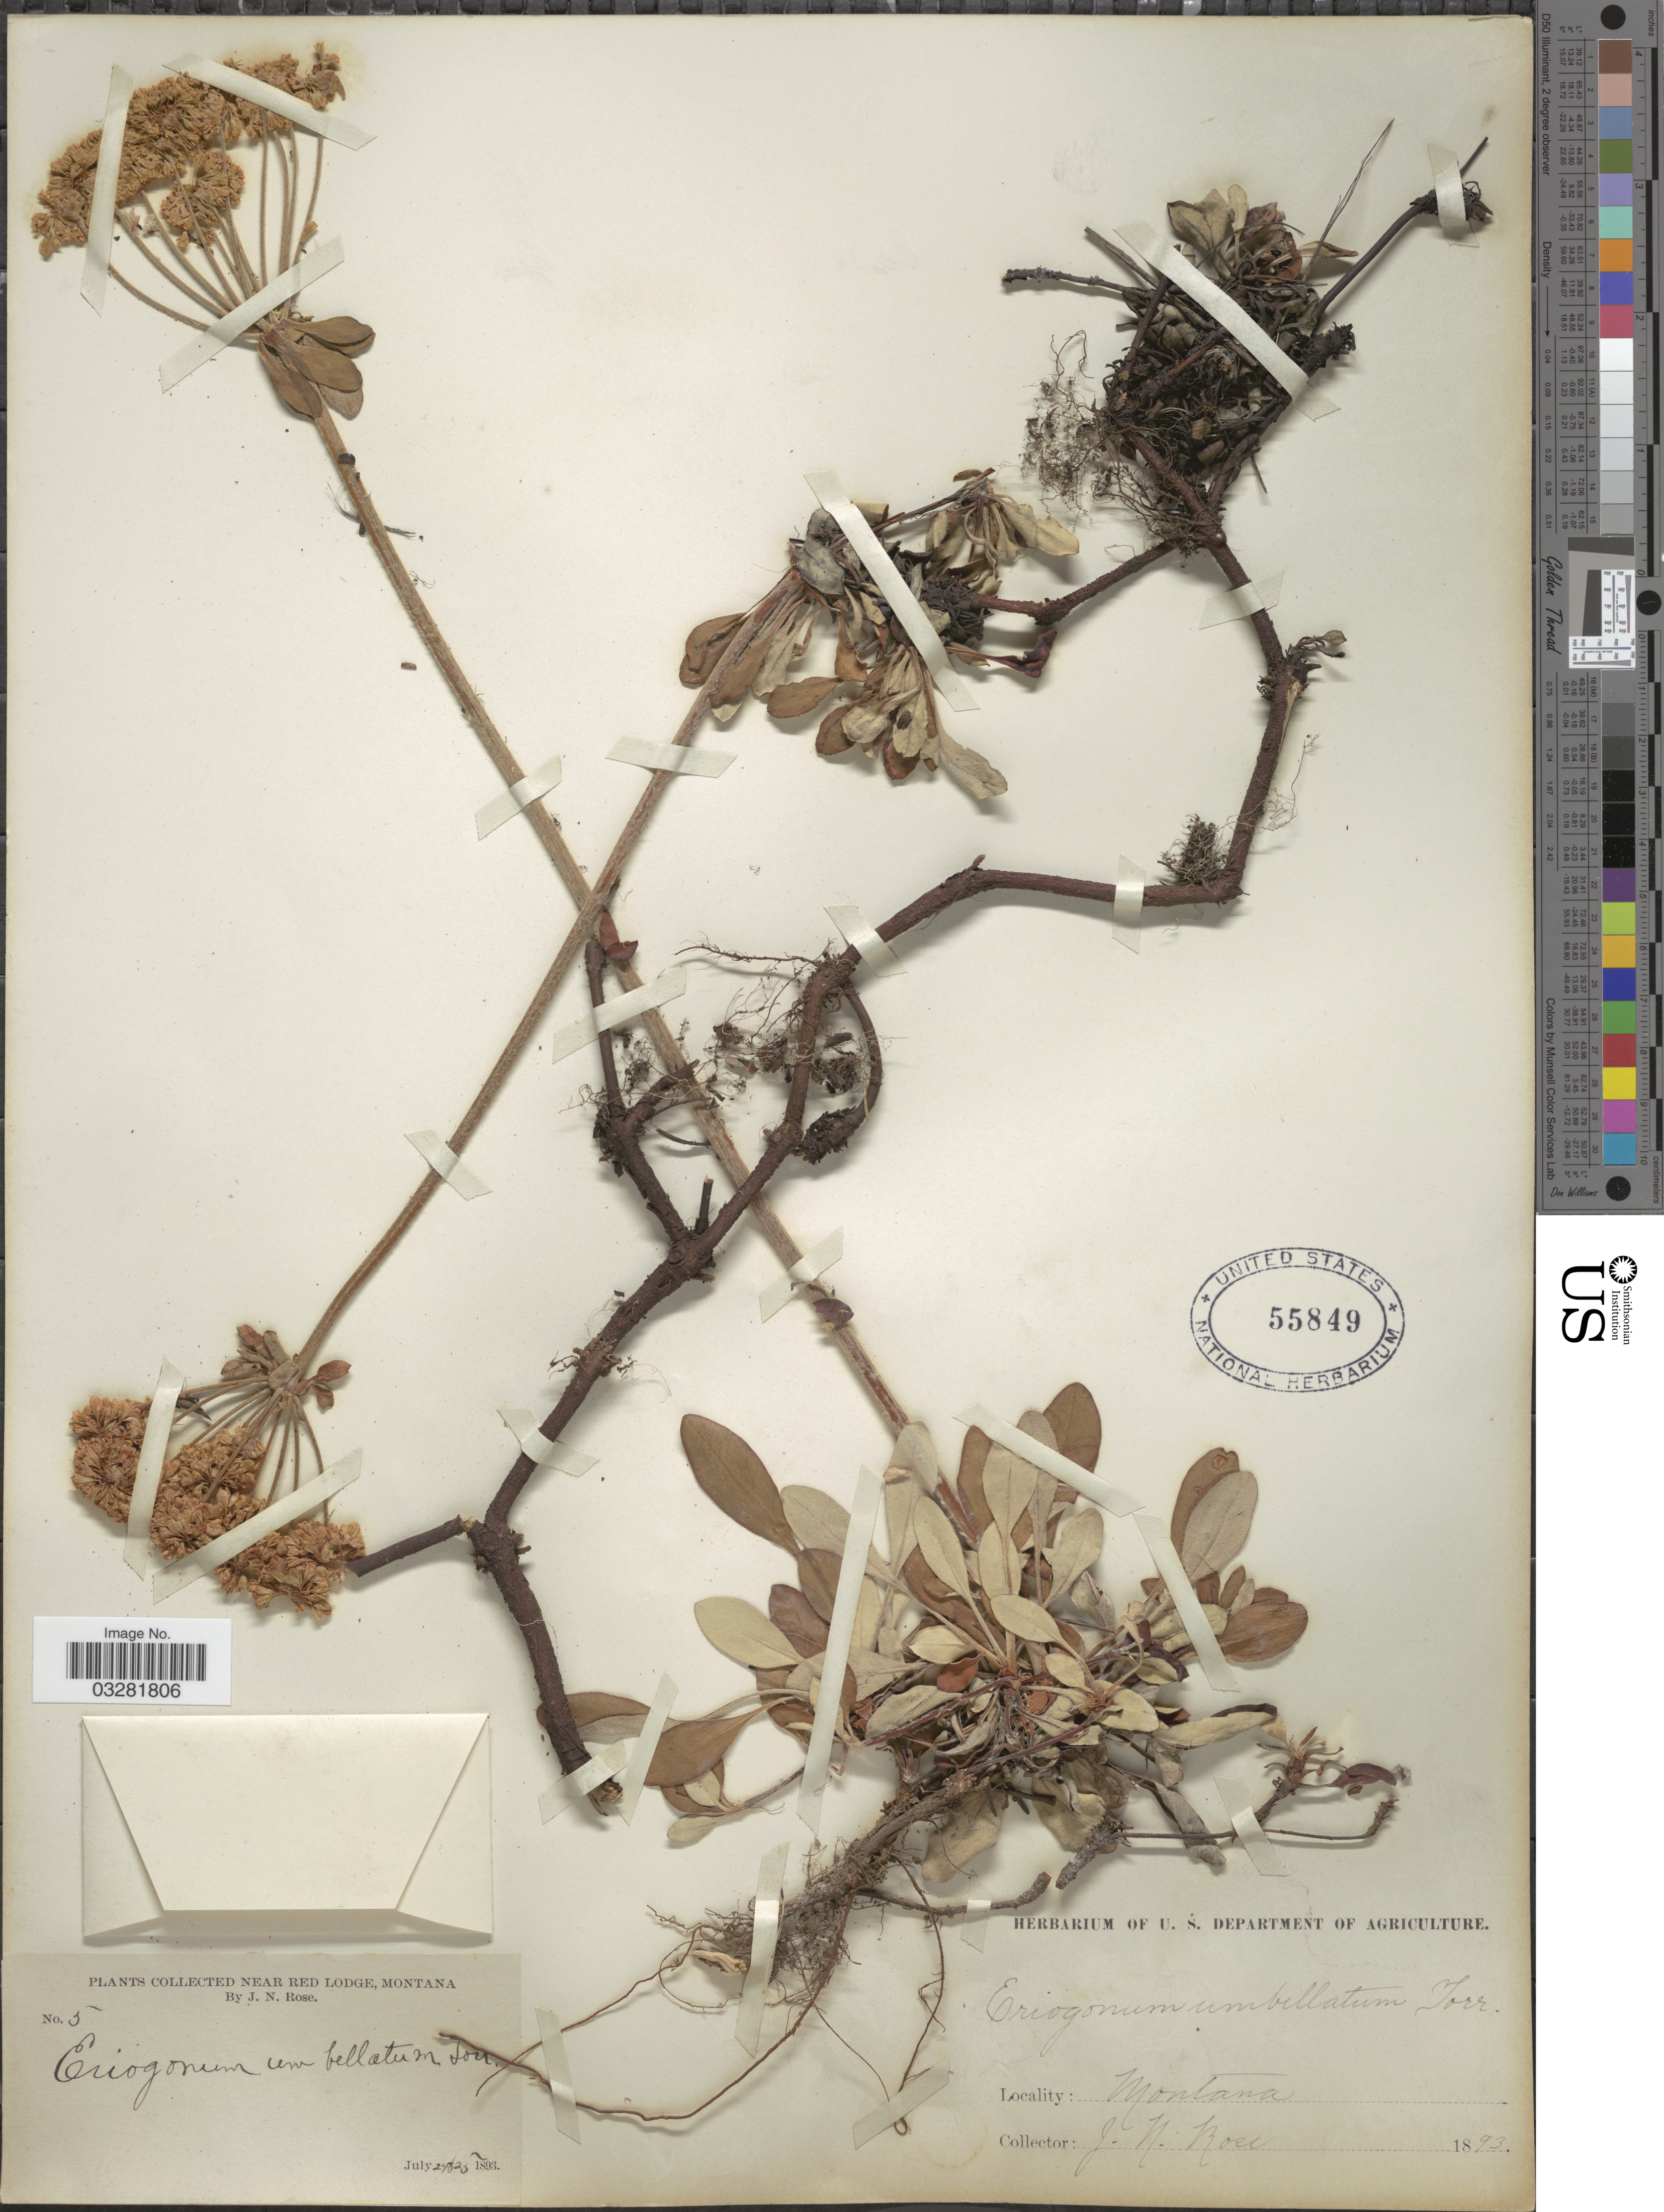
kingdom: Plantae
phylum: Tracheophyta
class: Magnoliopsida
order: Caryophyllales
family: Polygonaceae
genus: Eriogonum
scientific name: Eriogonum umbellatum var. subalpinum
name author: M.E. Jones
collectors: J. N. Rose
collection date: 1893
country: United States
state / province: Montana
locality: Near Red Lodge.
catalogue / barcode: US 55849